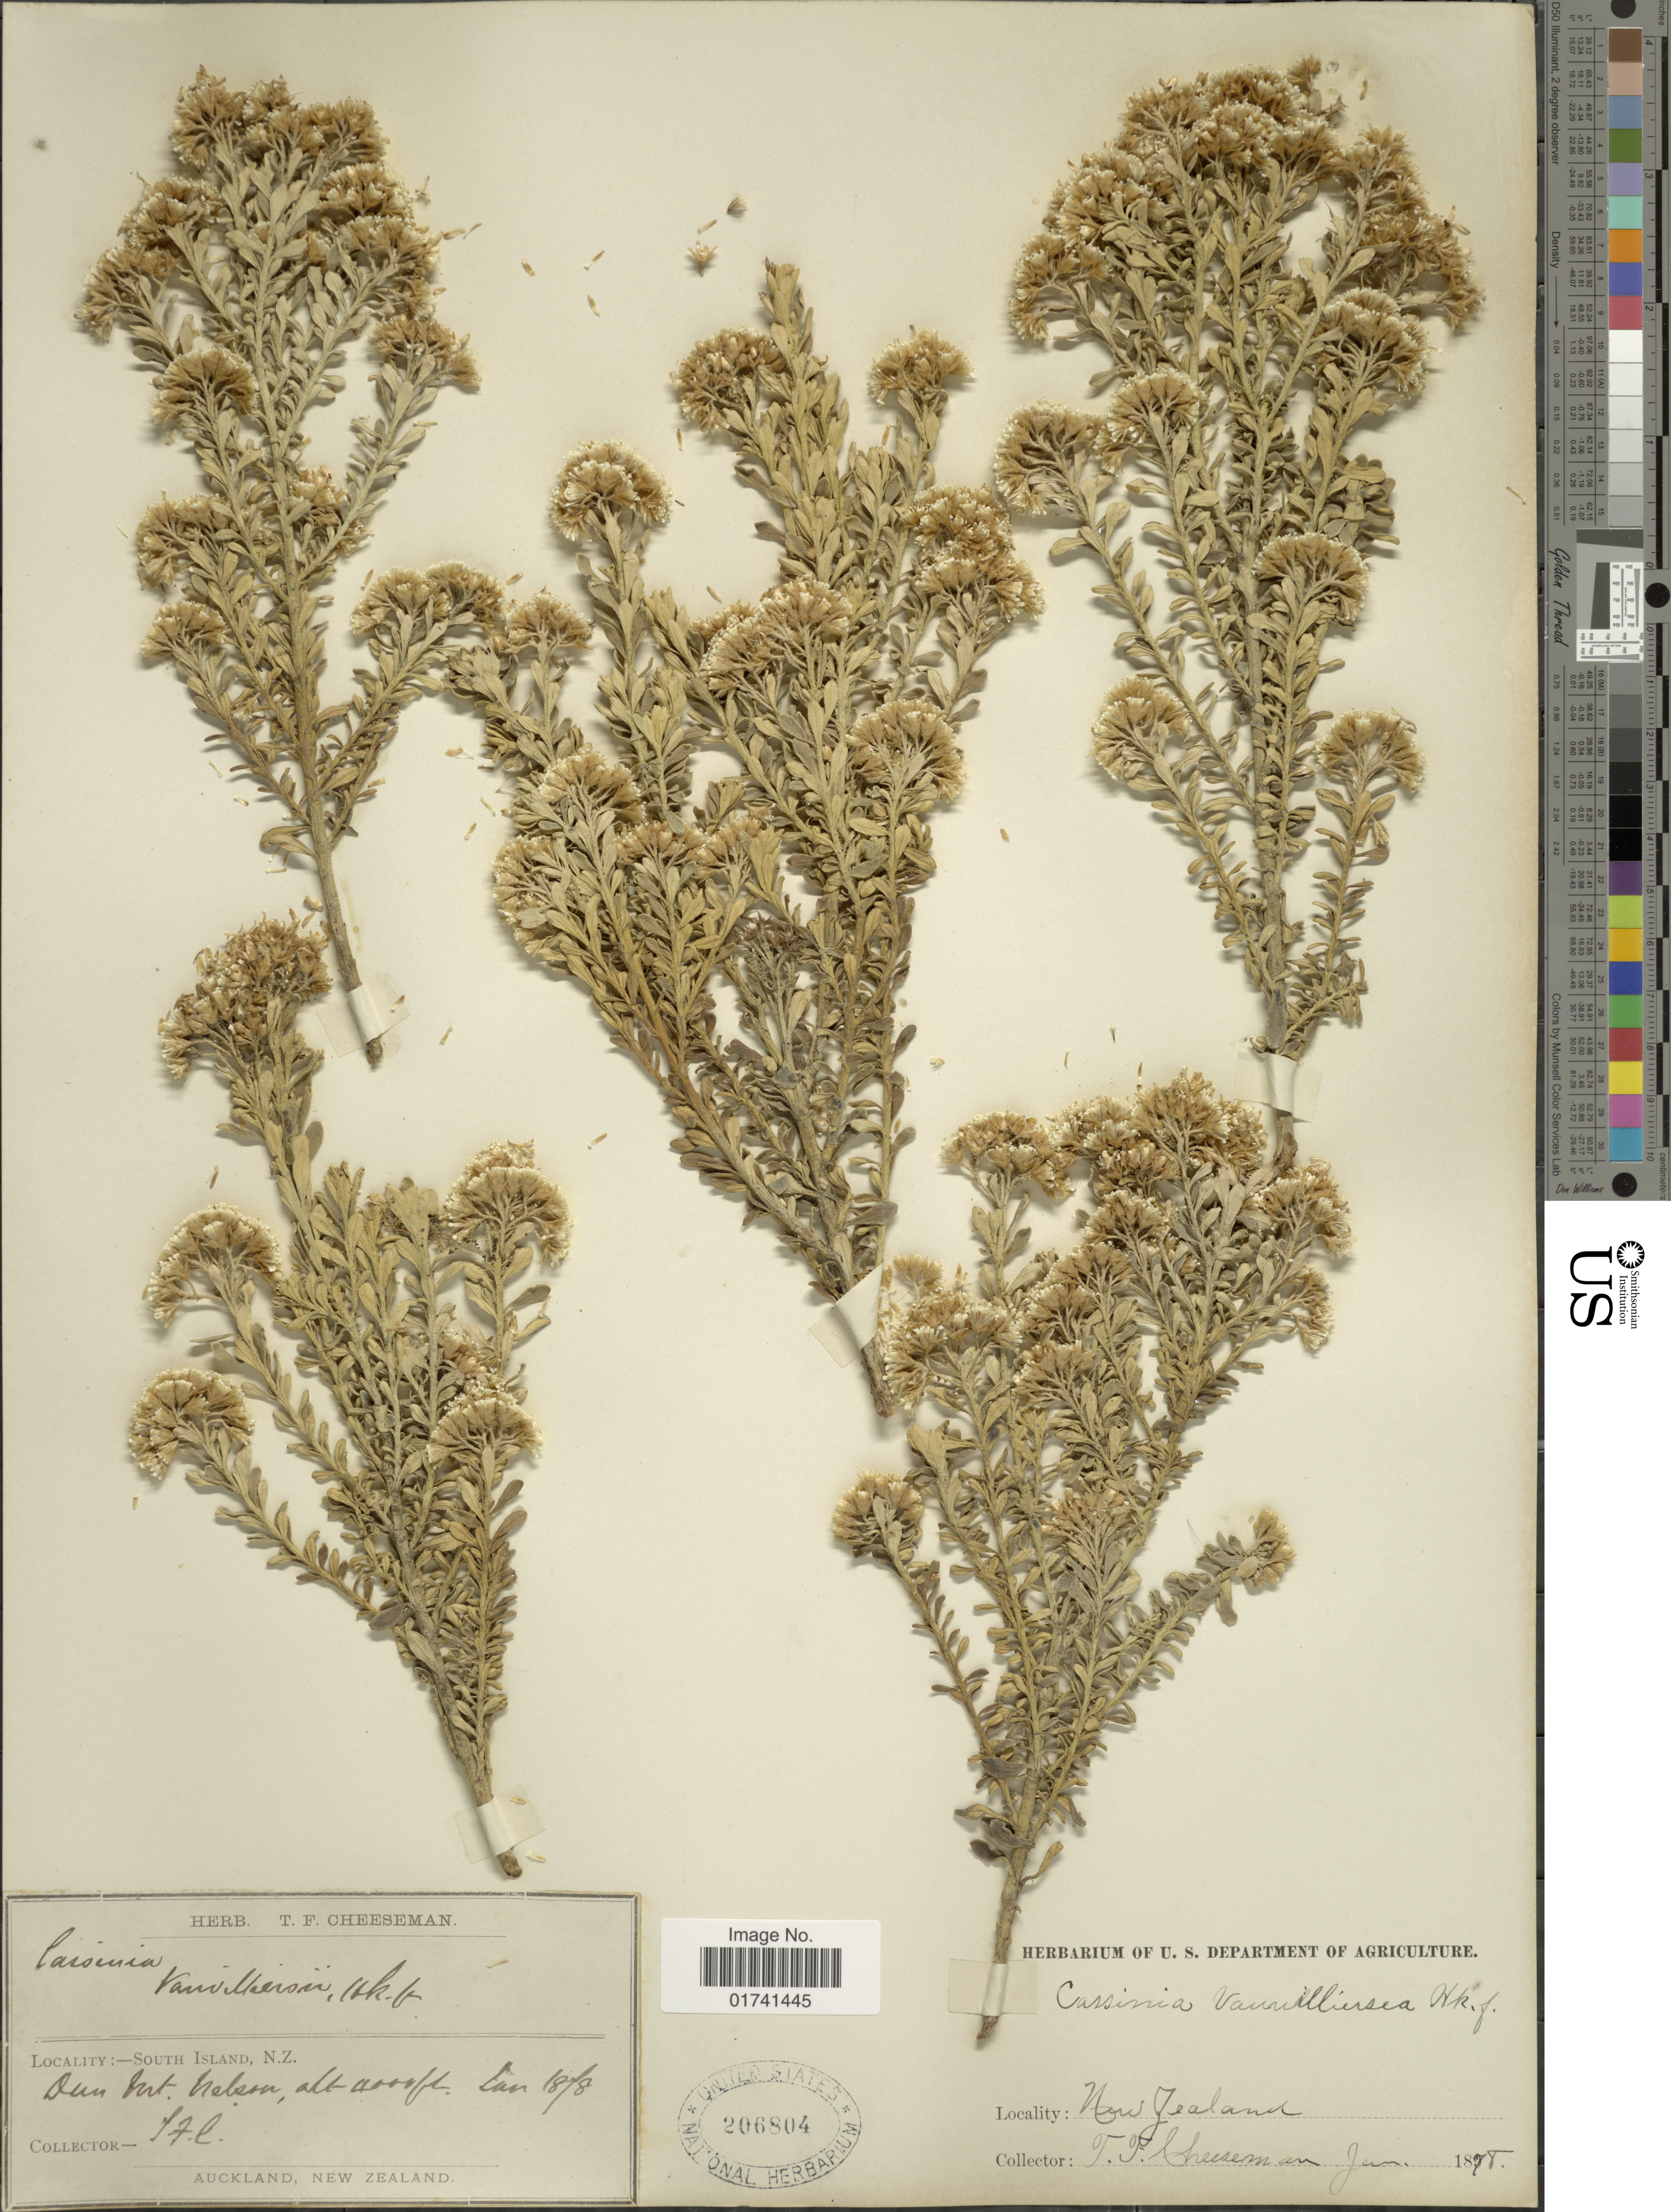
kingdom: Plantae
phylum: Tracheophyta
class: Magnoliopsida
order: Asterales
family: Asteraceae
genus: Cassinia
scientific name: Cassinia vauvilliersii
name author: Hook. f.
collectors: T. F. Cheeseman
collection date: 1878-01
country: New Zealand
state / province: Nelson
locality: South Island, Dun Mt. Nelson.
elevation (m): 1219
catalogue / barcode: US 206804